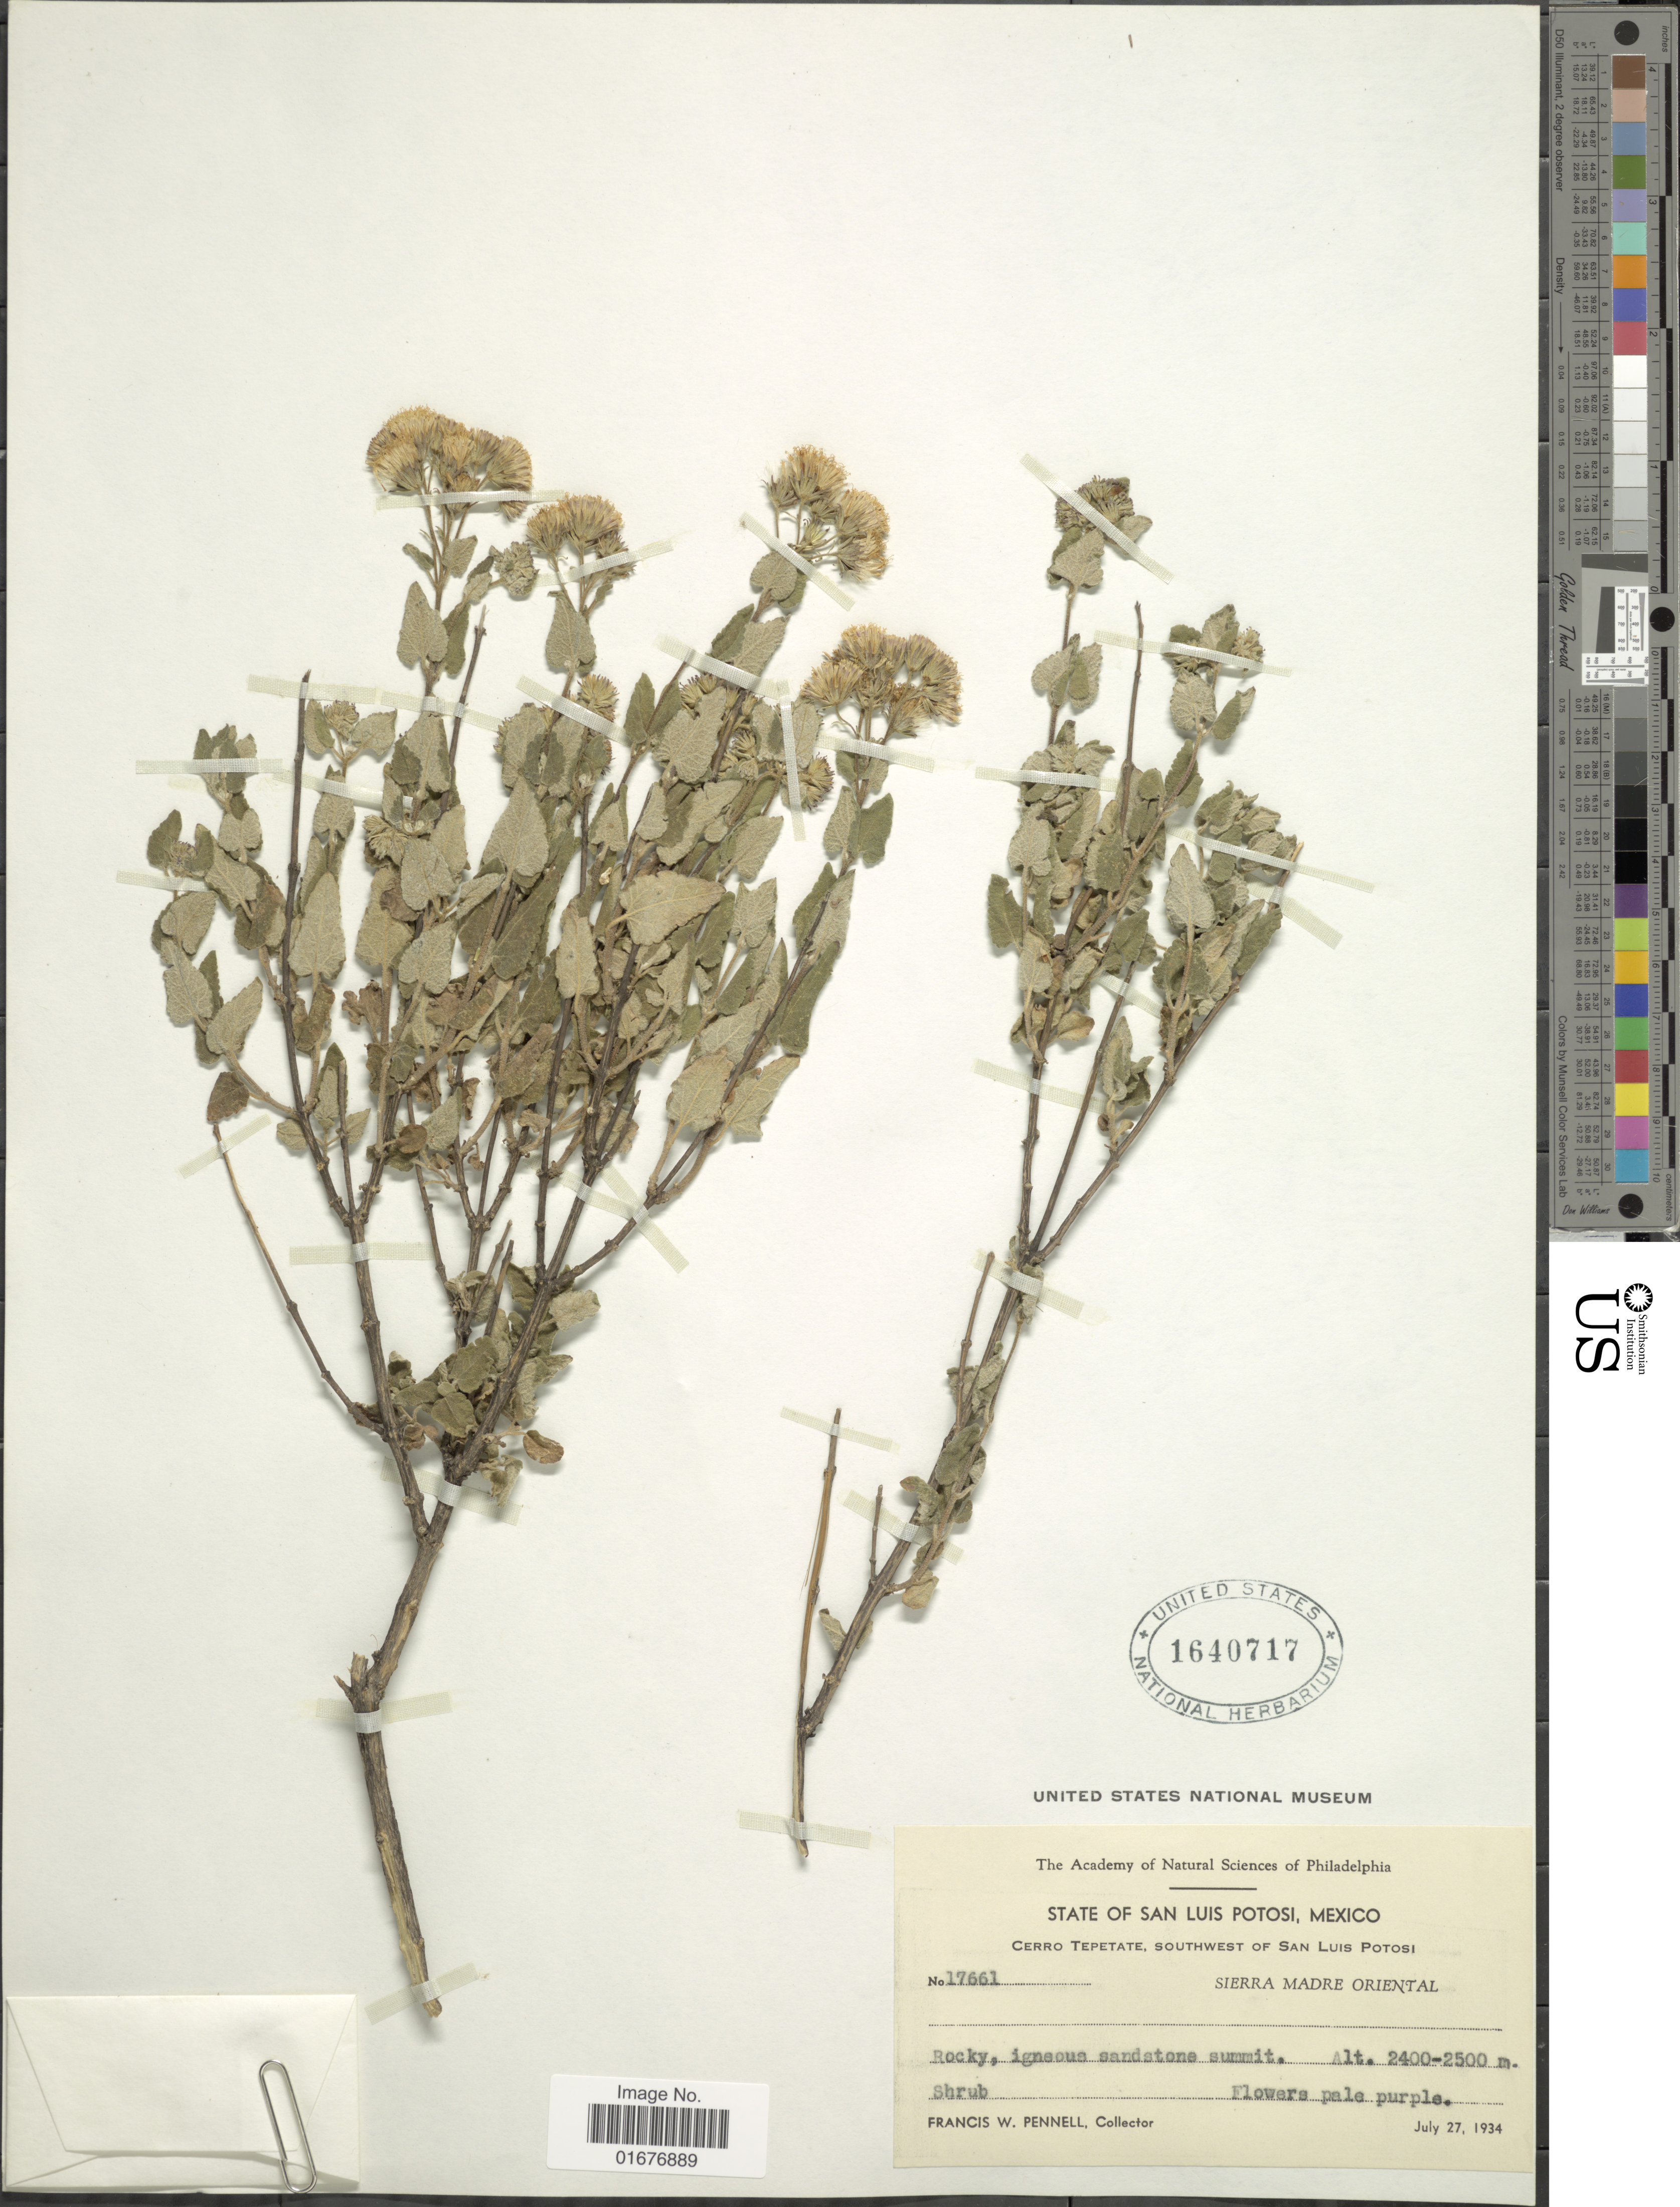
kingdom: Plantae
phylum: Tracheophyta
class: Magnoliopsida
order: Asterales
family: Asteraceae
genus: Ageratina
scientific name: Ageratina scorodonioides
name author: (A. Gray) R.M. King & H. Rob.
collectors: F. W. Pennell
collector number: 17661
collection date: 1934-07-27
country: Mexico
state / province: San Luis Potosí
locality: Cerro Tepetate, southwest of San Luis Potosi, Sierra Madre Oriental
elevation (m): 2400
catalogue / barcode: US 1640717